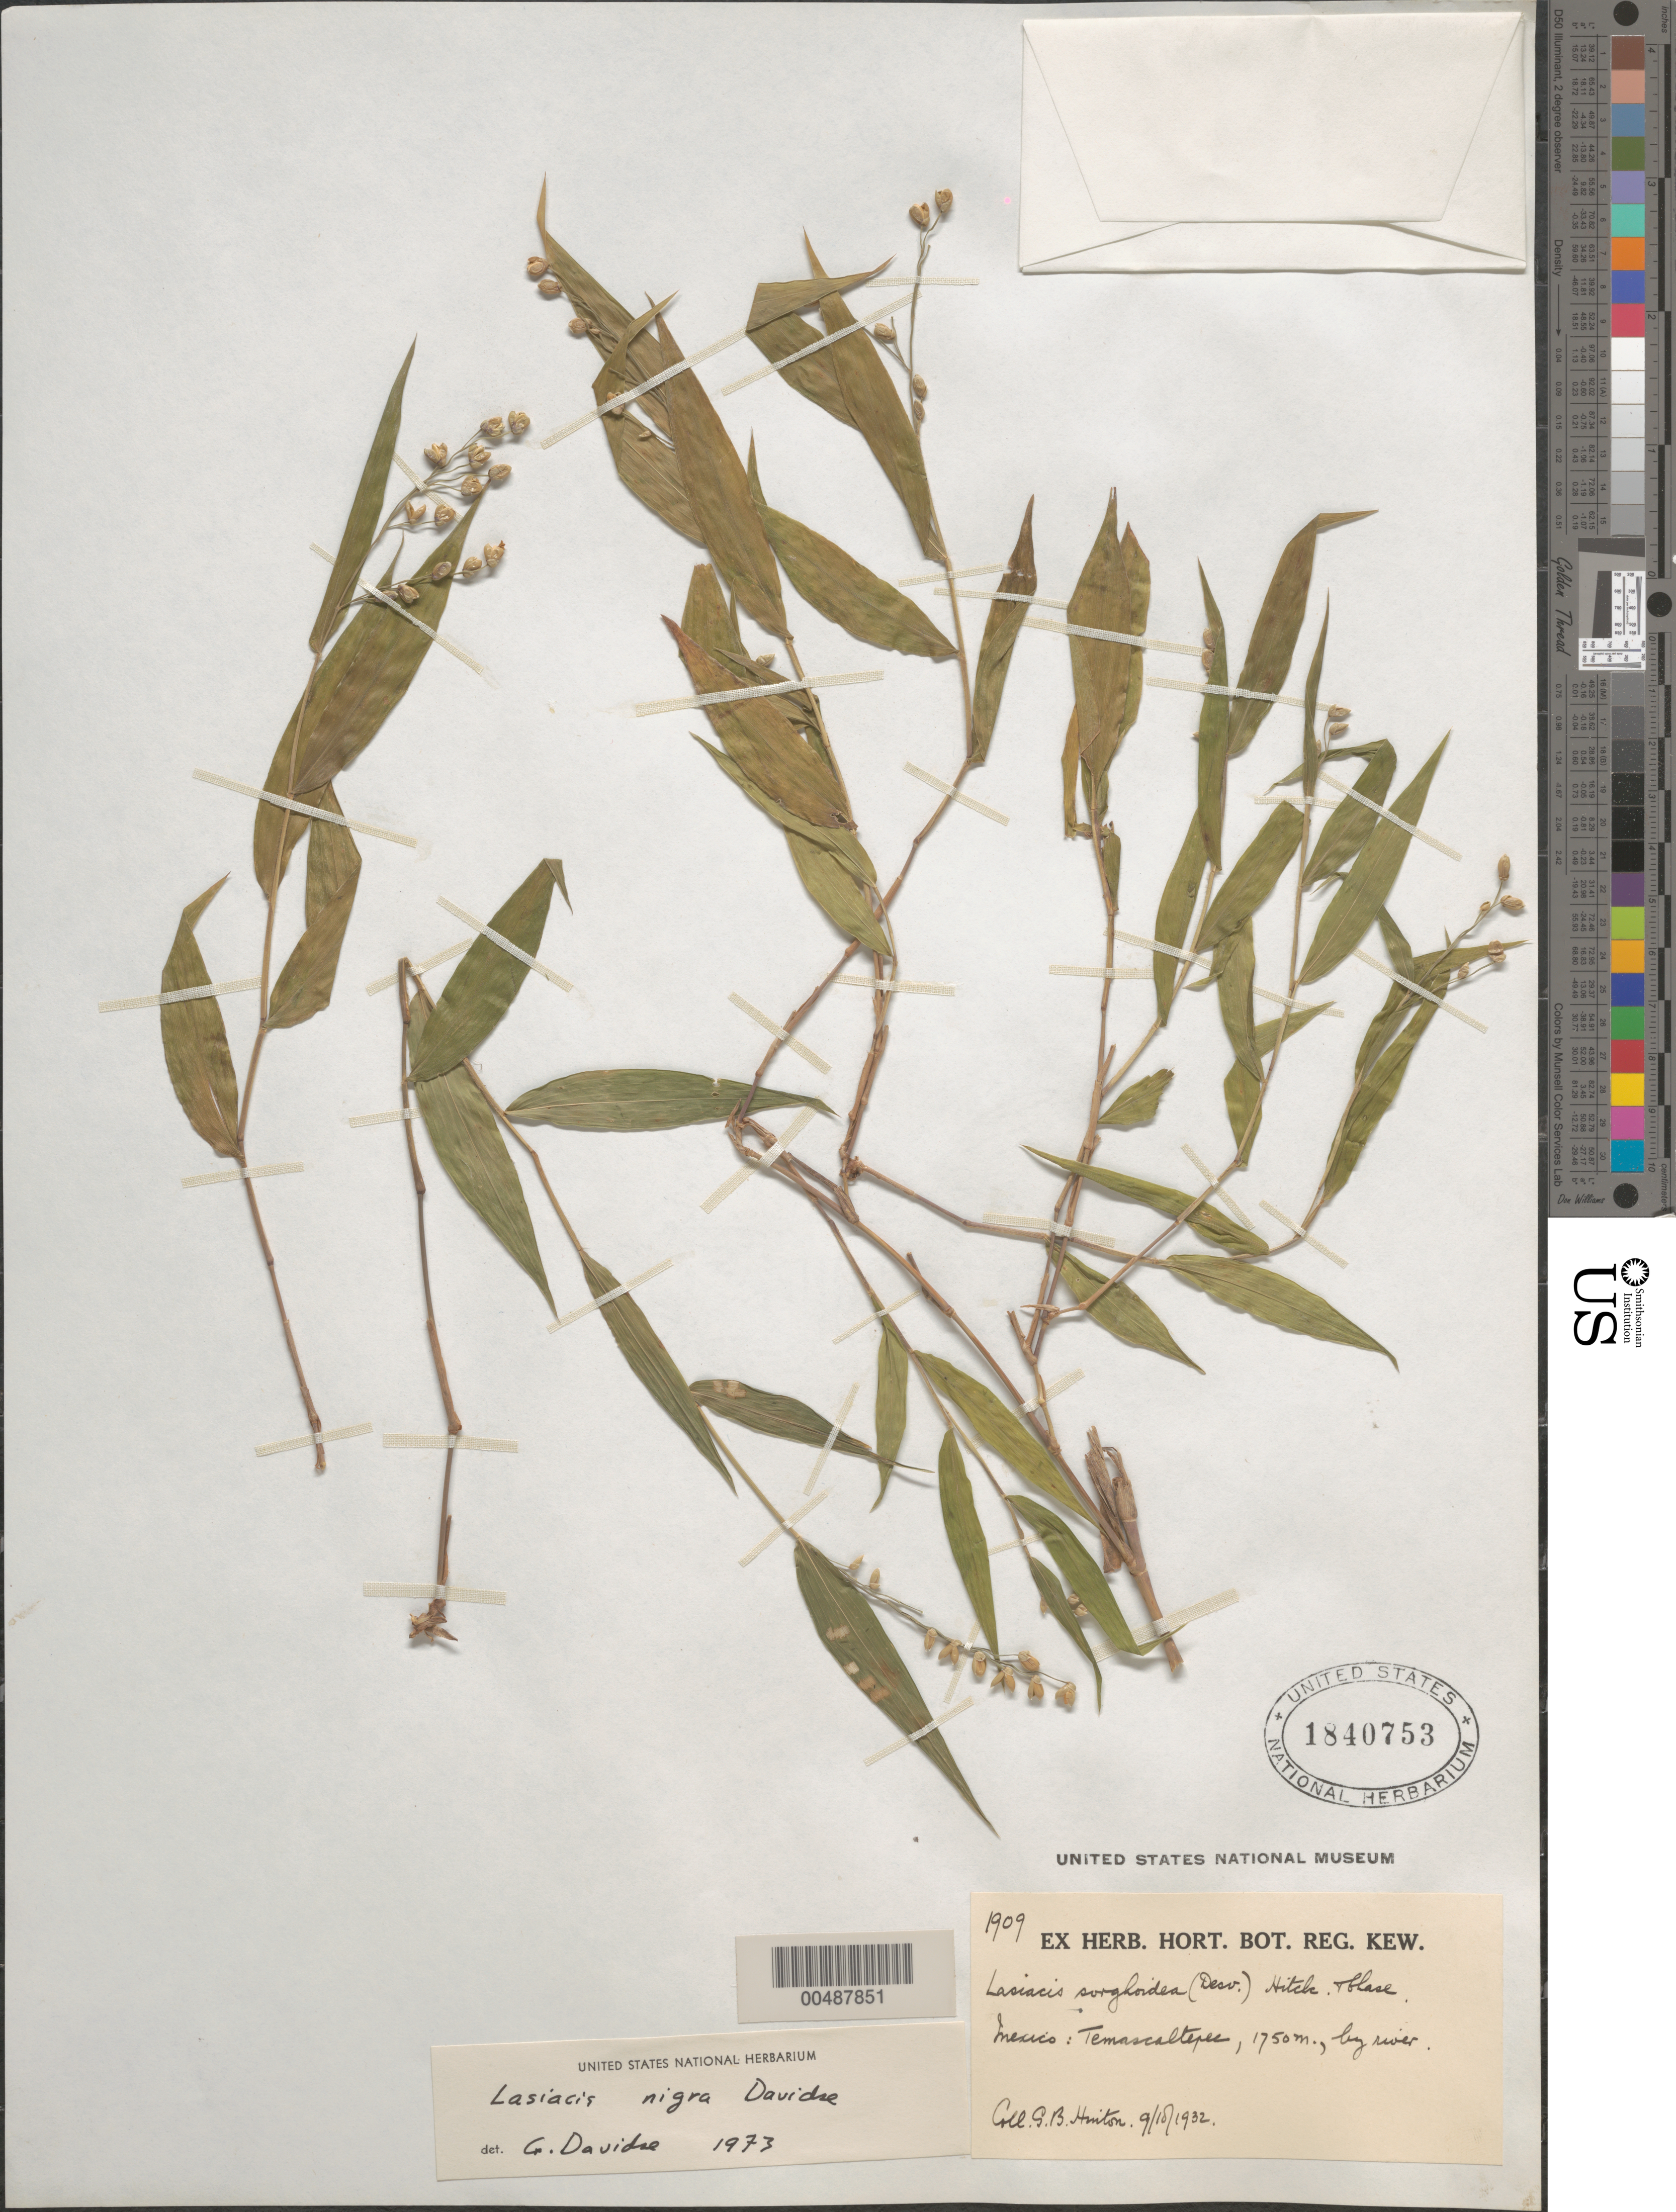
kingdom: Plantae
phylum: Tracheophyta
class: Liliopsida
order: Poales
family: Poaceae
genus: Lasiacis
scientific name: Lasiacis maxonii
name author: Swallen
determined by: Davidse, Gerrit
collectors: G. B. Hinton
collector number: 1909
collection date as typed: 10 Sep 1902 or 9 Sep 1902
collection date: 1902-09-09 or 1902-09-10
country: Mexico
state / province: México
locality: Temascaltepec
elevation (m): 1750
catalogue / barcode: US 1840753